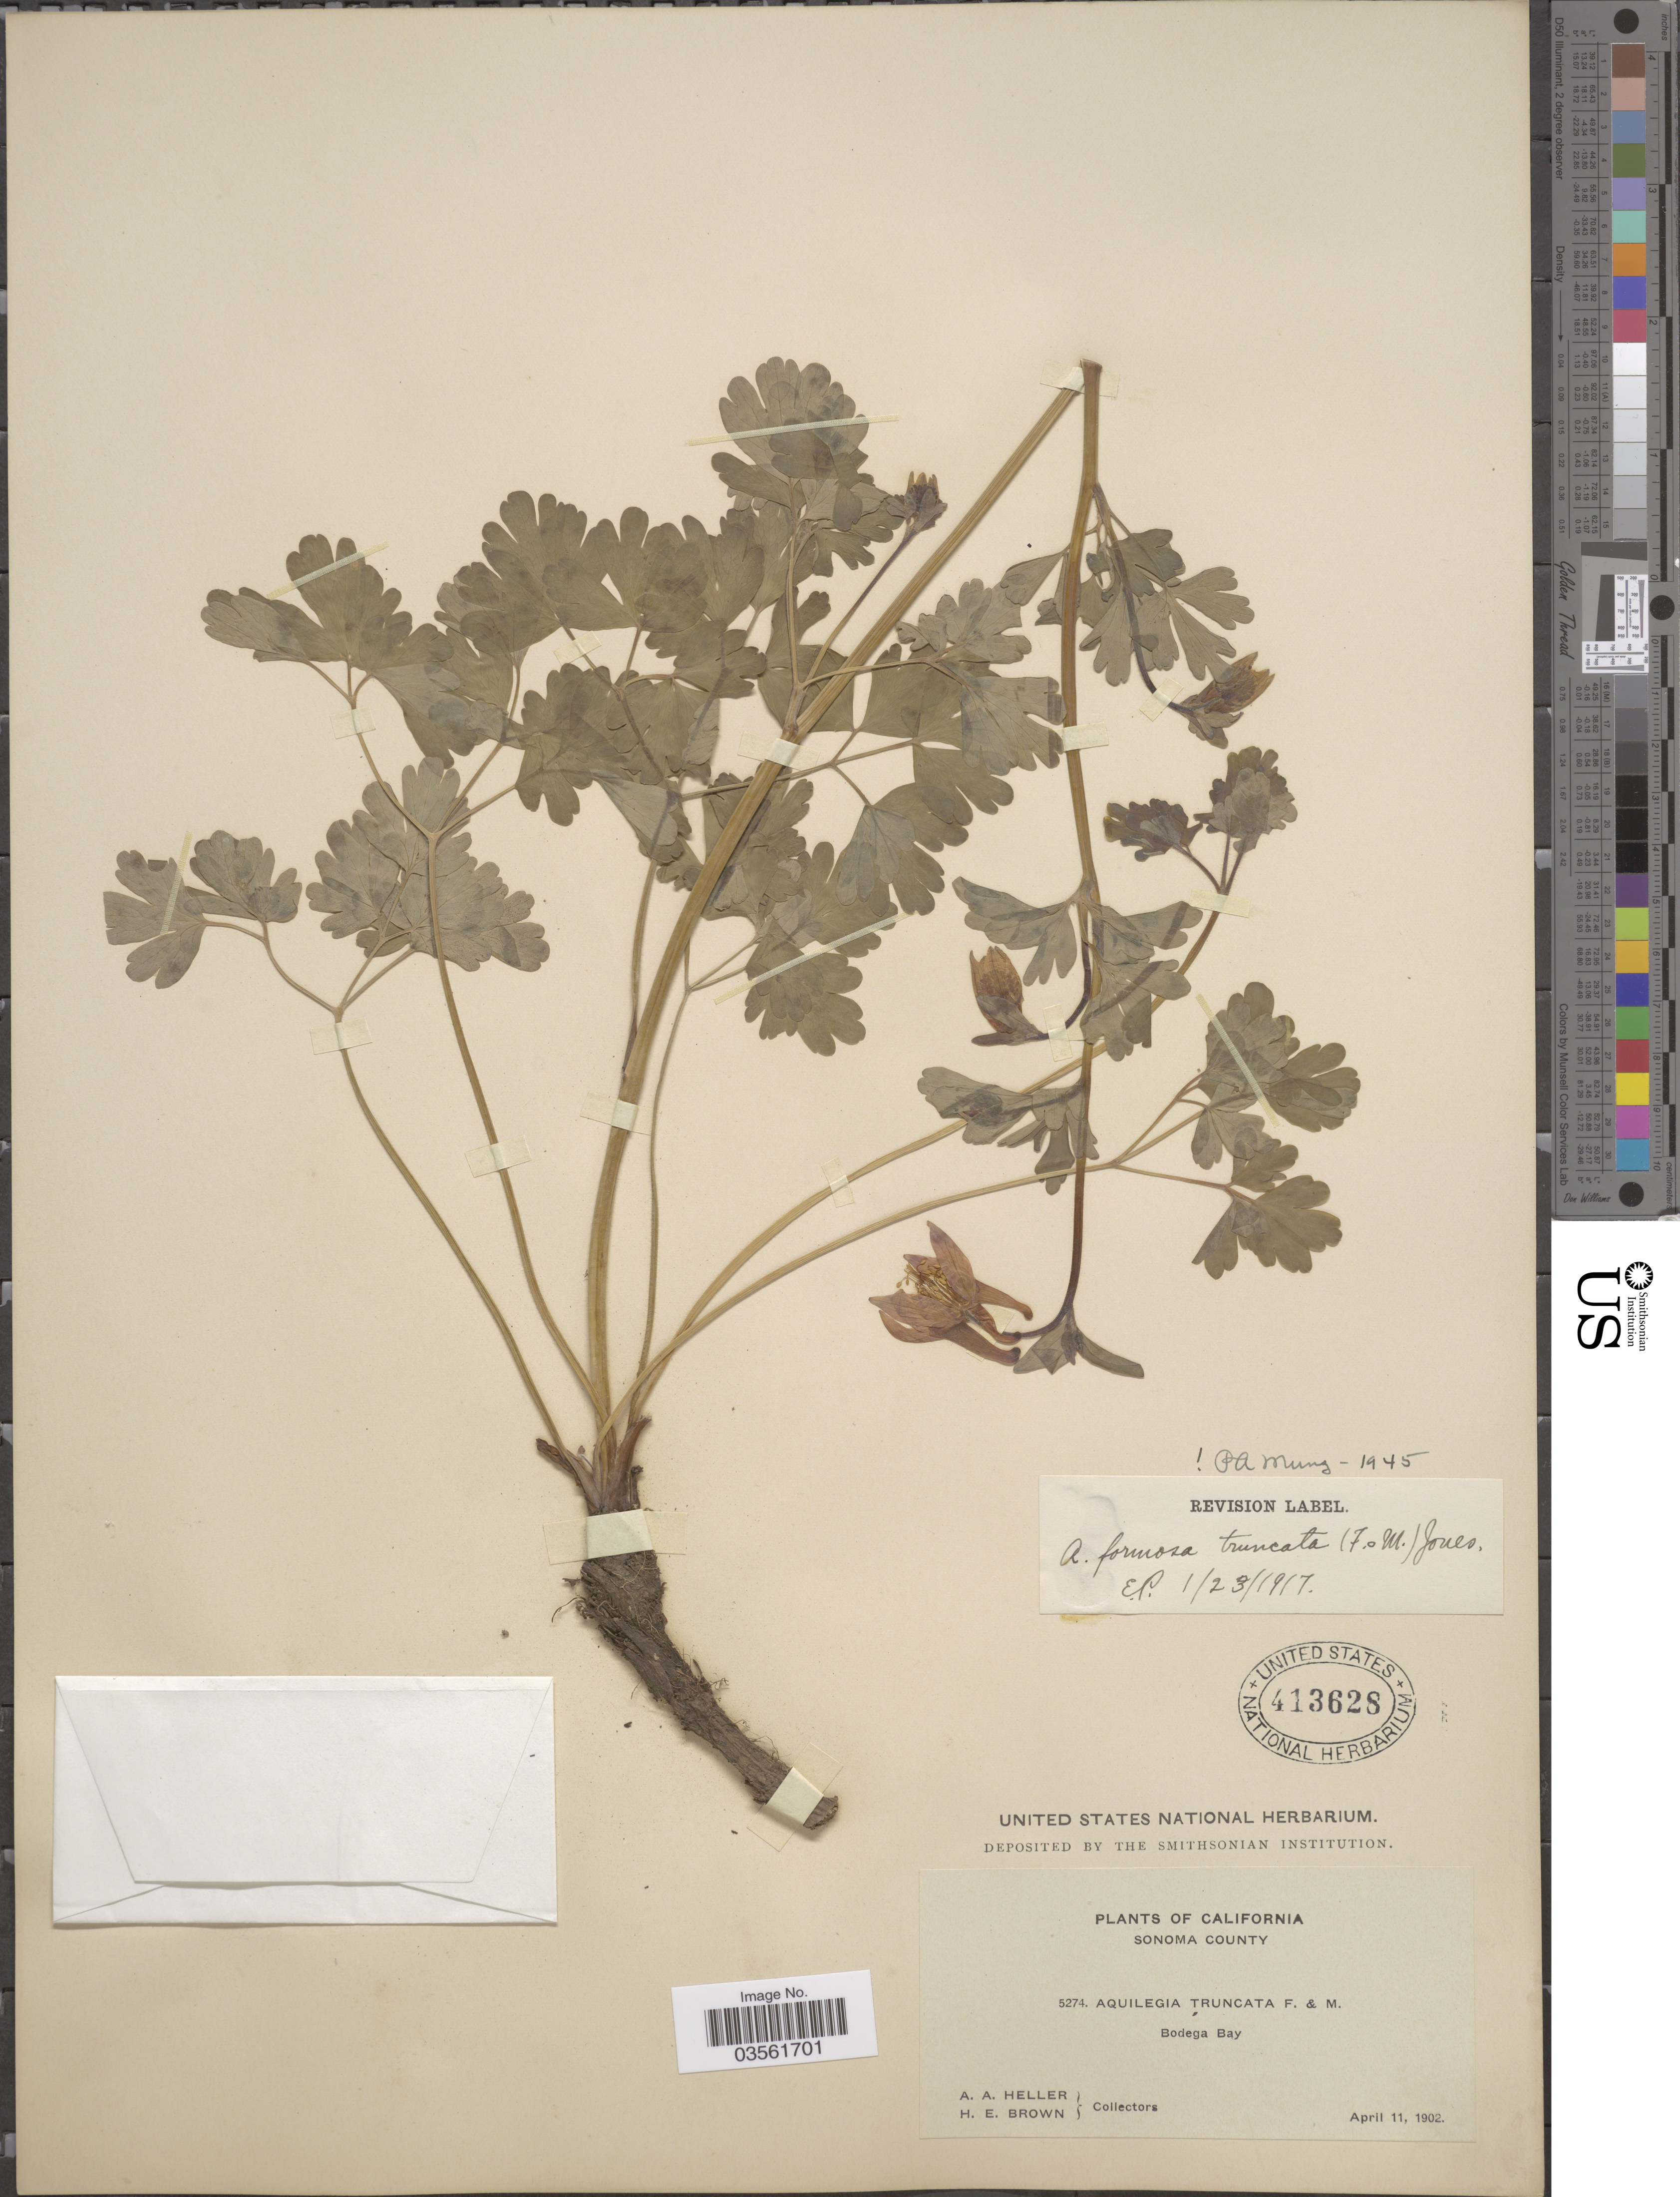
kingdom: Plantae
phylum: Tracheophyta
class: Magnoliopsida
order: Ranunculales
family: Ranunculaceae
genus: Aquilegia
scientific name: Aquilegia formosa var. truncata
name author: M.E. Jones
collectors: A. A. Heller & H. E. Brown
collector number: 5274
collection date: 1902-04-11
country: United States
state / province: California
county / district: Sonoma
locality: Sonoma County. Bodega Bay.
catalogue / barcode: US 413628